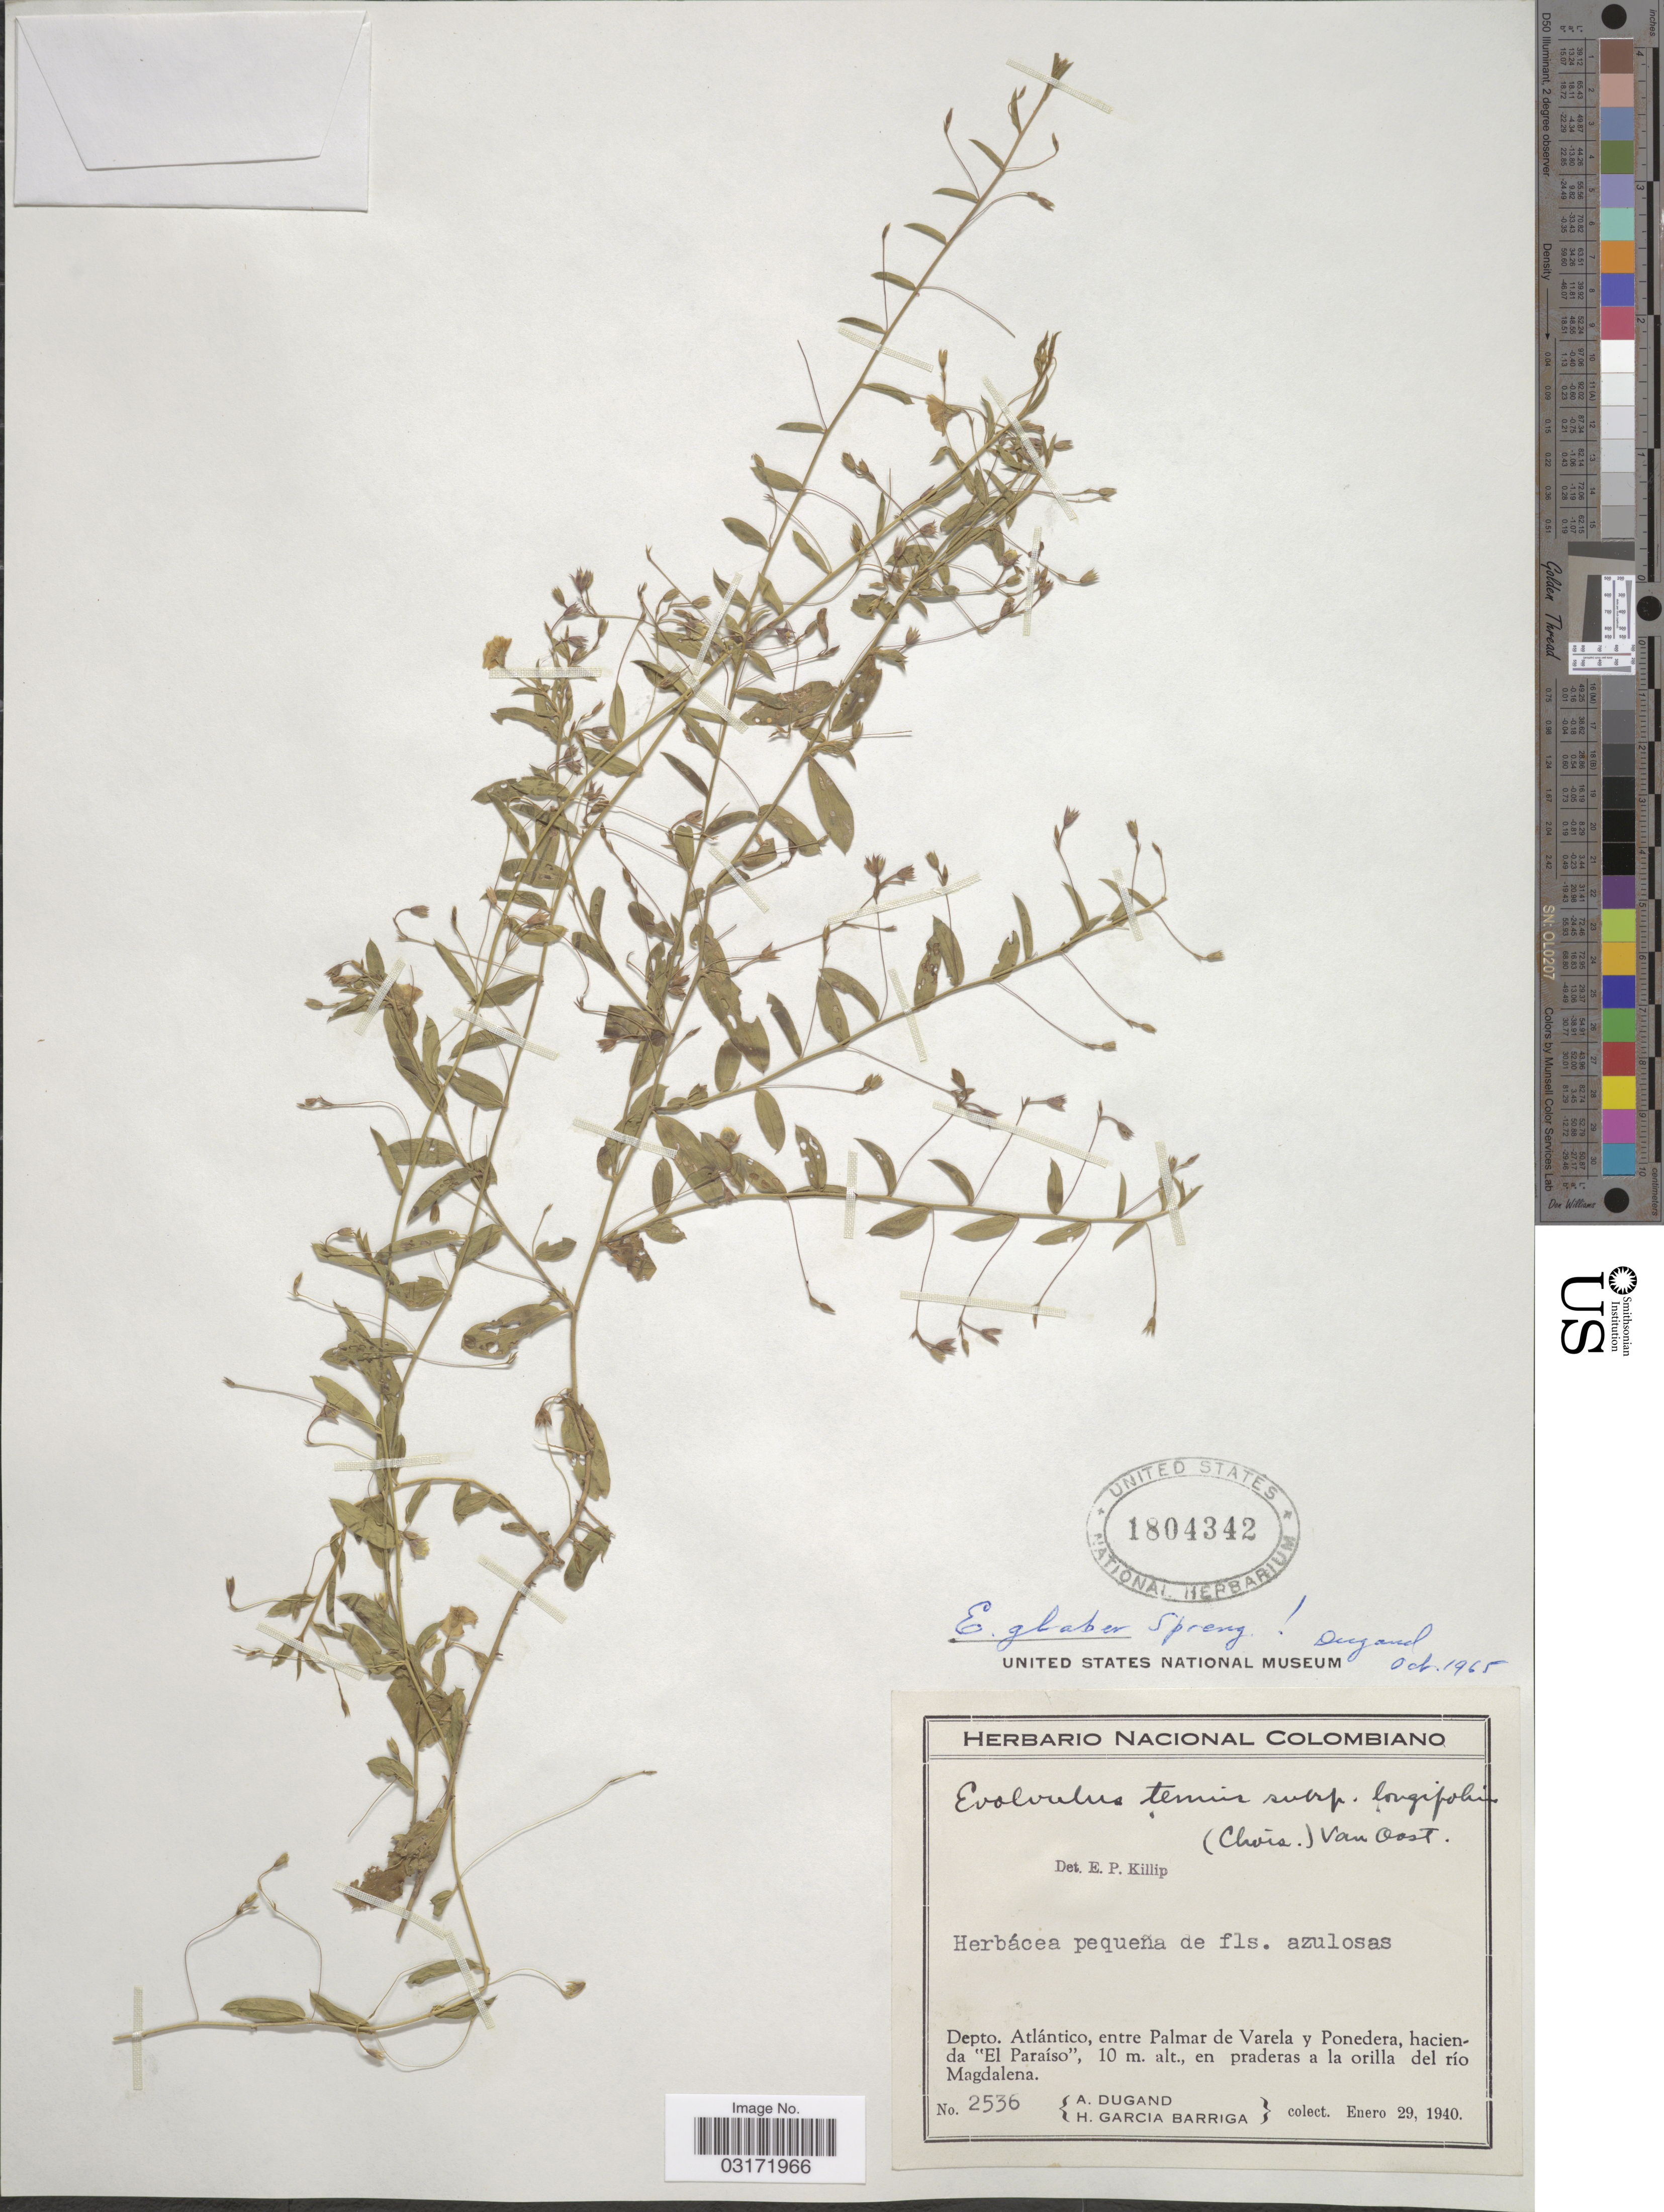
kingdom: Plantae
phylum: Tracheophyta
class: Magnoliopsida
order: Solanales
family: Convolvulaceae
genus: Evolvulus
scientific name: Evolvulus glaber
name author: Spreng.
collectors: A. Dugand & H. García Barriga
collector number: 2536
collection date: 1940-01-29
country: Colombia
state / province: Atlántico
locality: Depto. Atlántico, entre Palmar de Varela y Ponedera, hacienda "El Paraíso", en praderas a la orilla del río Magdalena.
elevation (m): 10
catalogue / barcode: US 1804342